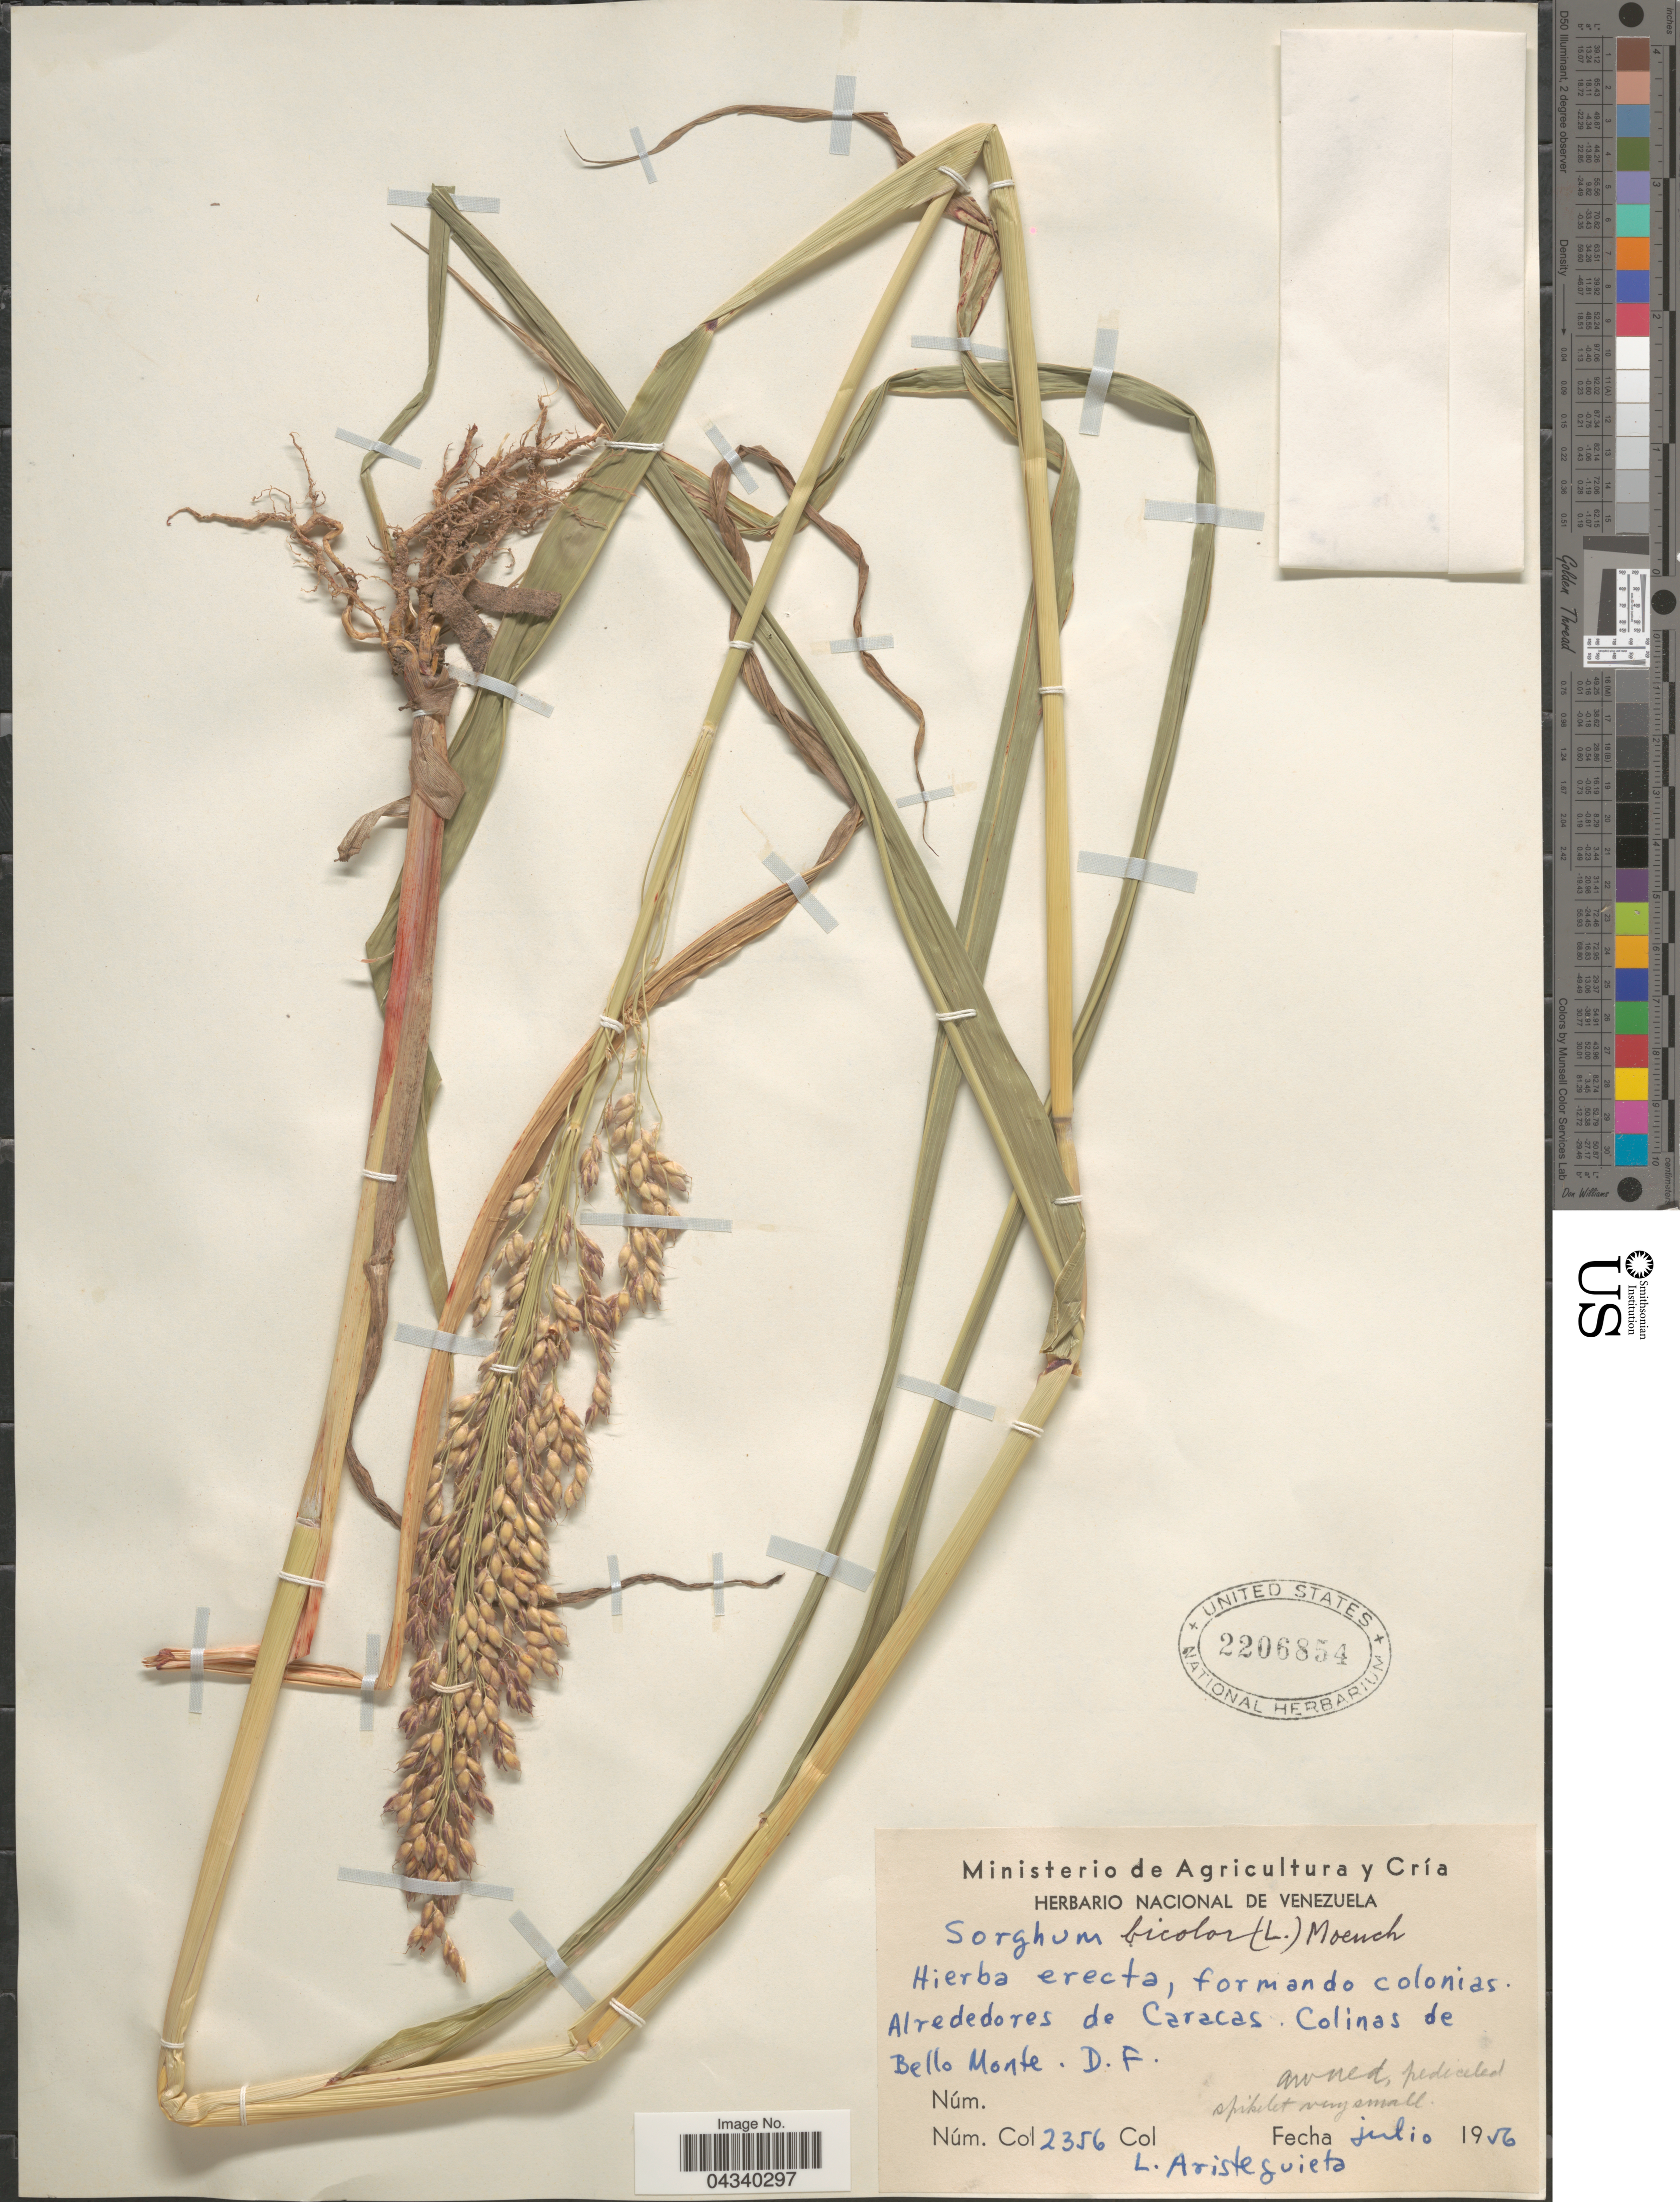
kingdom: Plantae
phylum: Tracheophyta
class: Liliopsida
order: Poales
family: Poaceae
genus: Sorghum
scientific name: Sorghum bicolor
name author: (L.) Moench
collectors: L. Aristeguieta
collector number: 2356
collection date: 1956-07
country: Venezuela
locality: Alrededores de Caracas. Colinas de Bello Monte. D. F.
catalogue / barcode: US 2206854